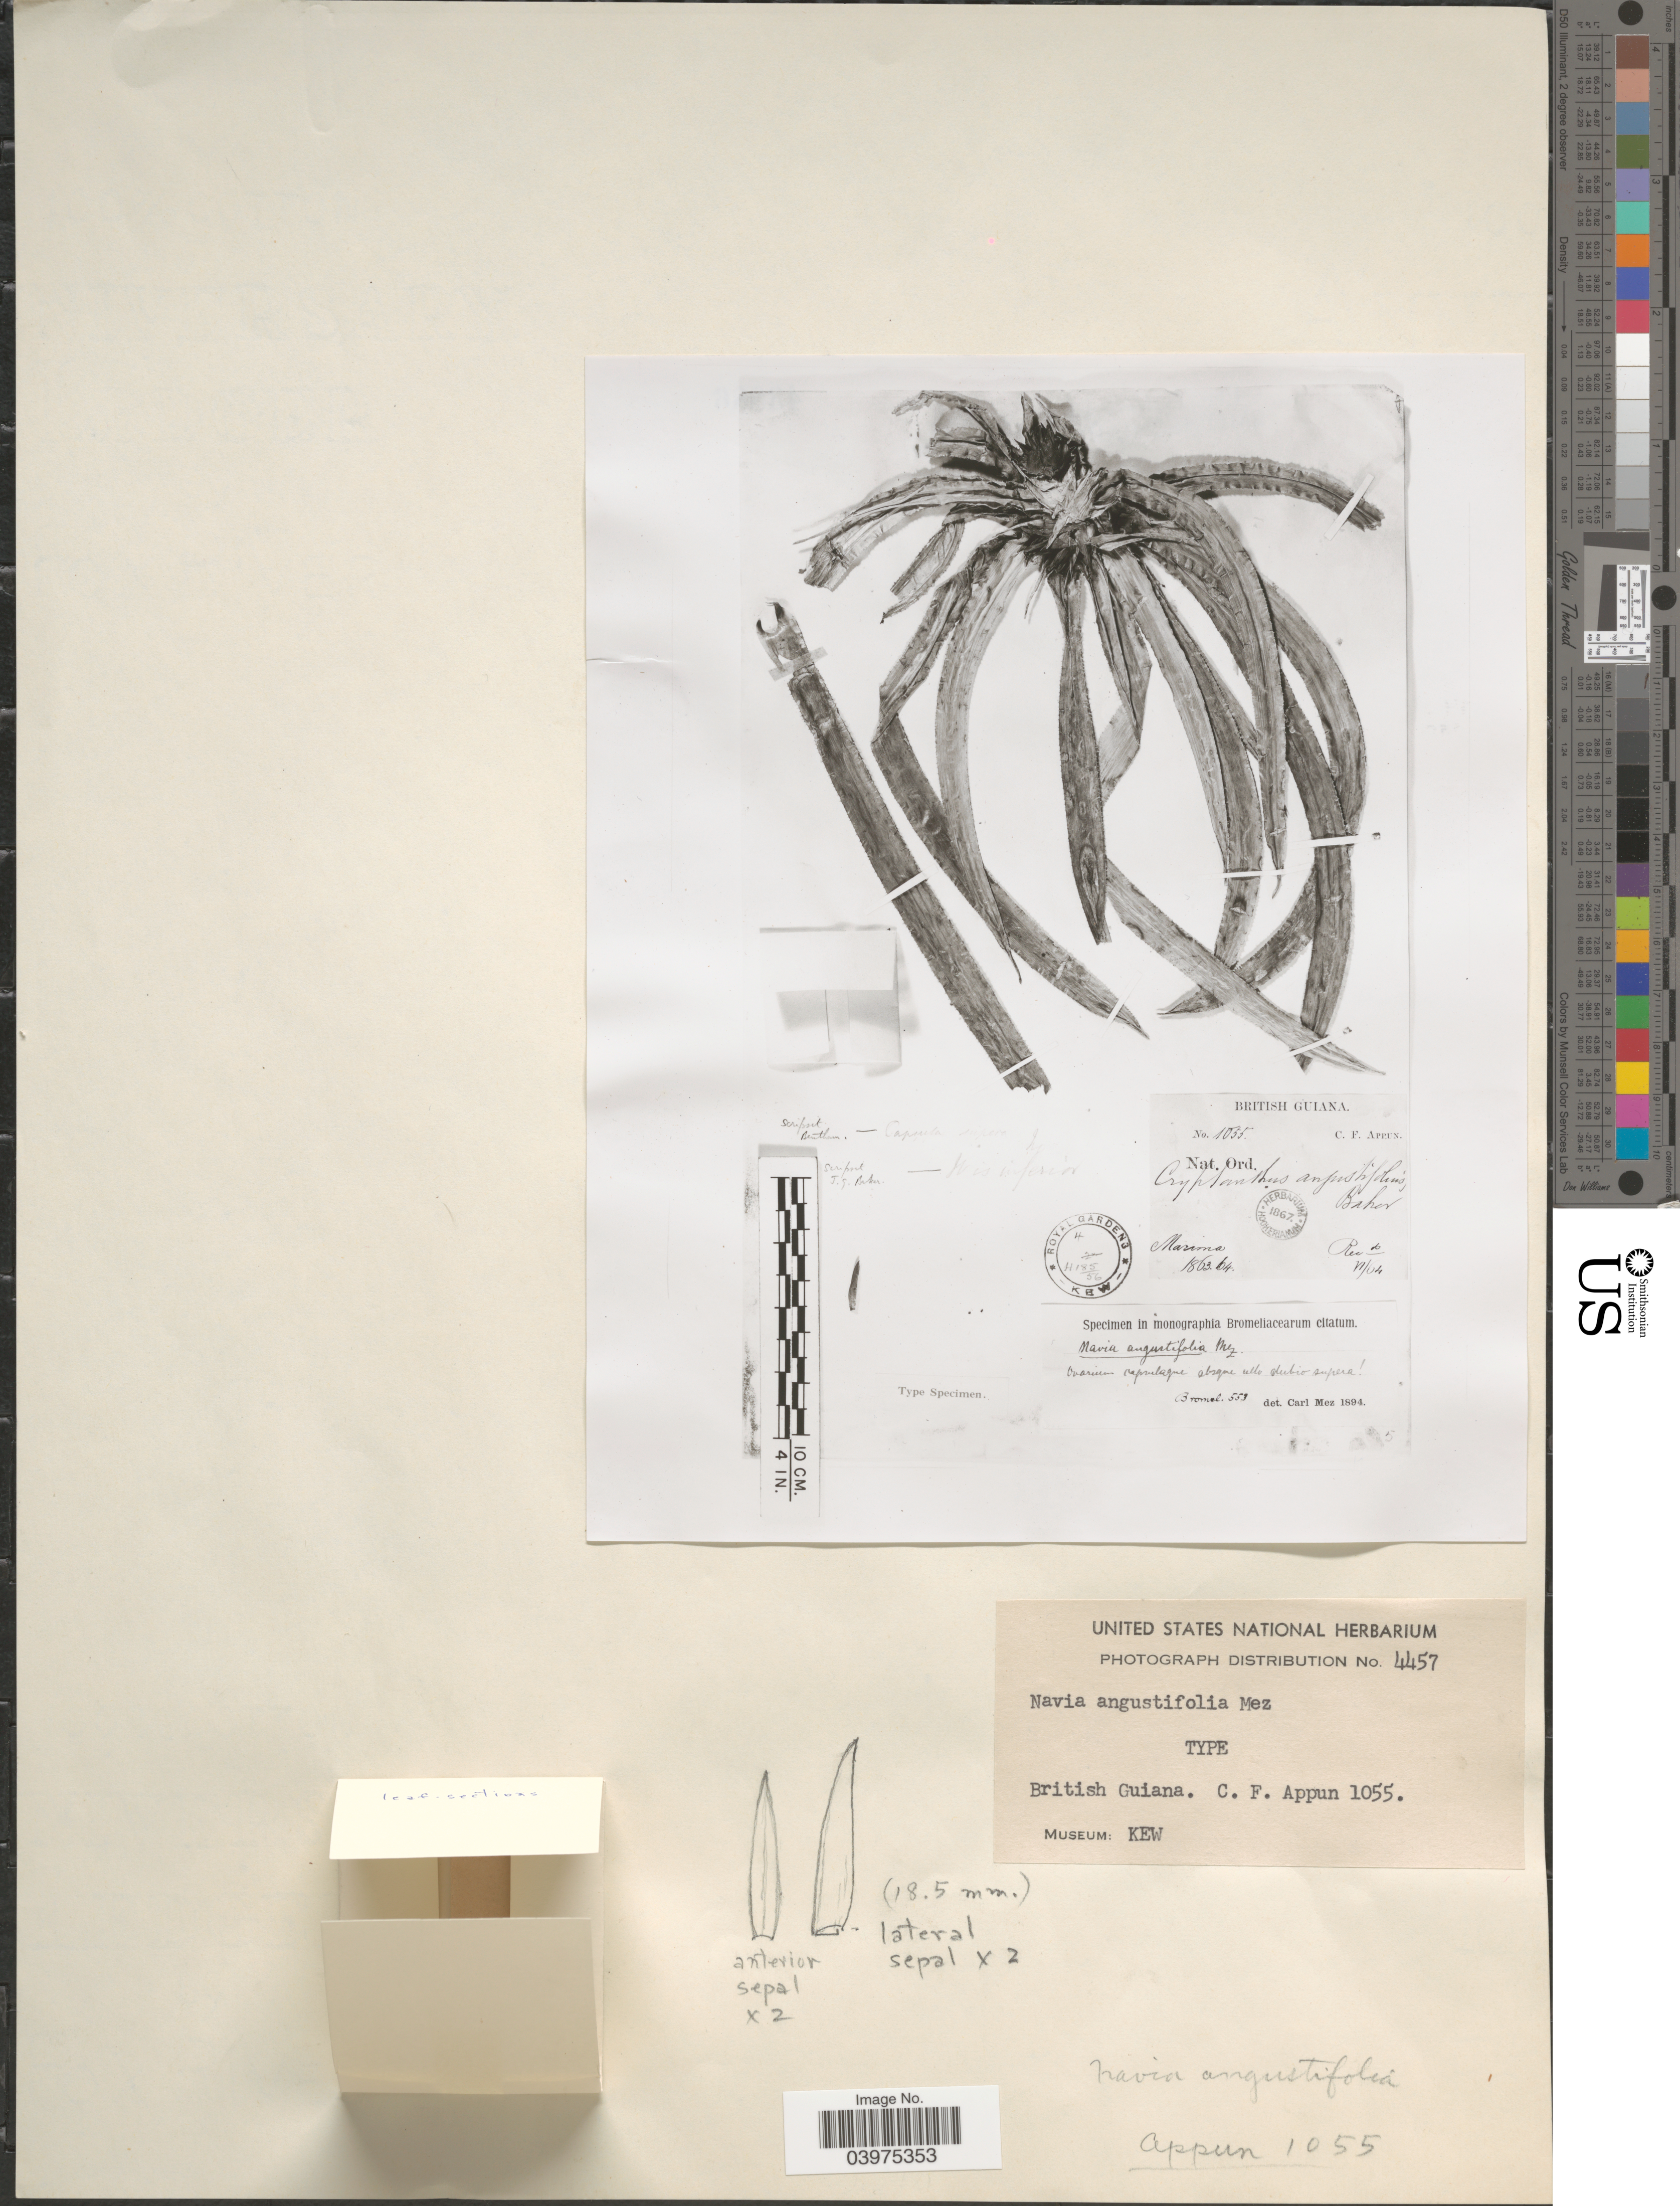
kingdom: Plantae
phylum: Tracheophyta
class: Liliopsida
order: Poales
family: Bromeliaceae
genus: Navia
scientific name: Navia angustifolia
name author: (Baker) Mez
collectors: C. Appun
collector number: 1055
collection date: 1864-06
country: Guyana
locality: British Guiana. Marina.